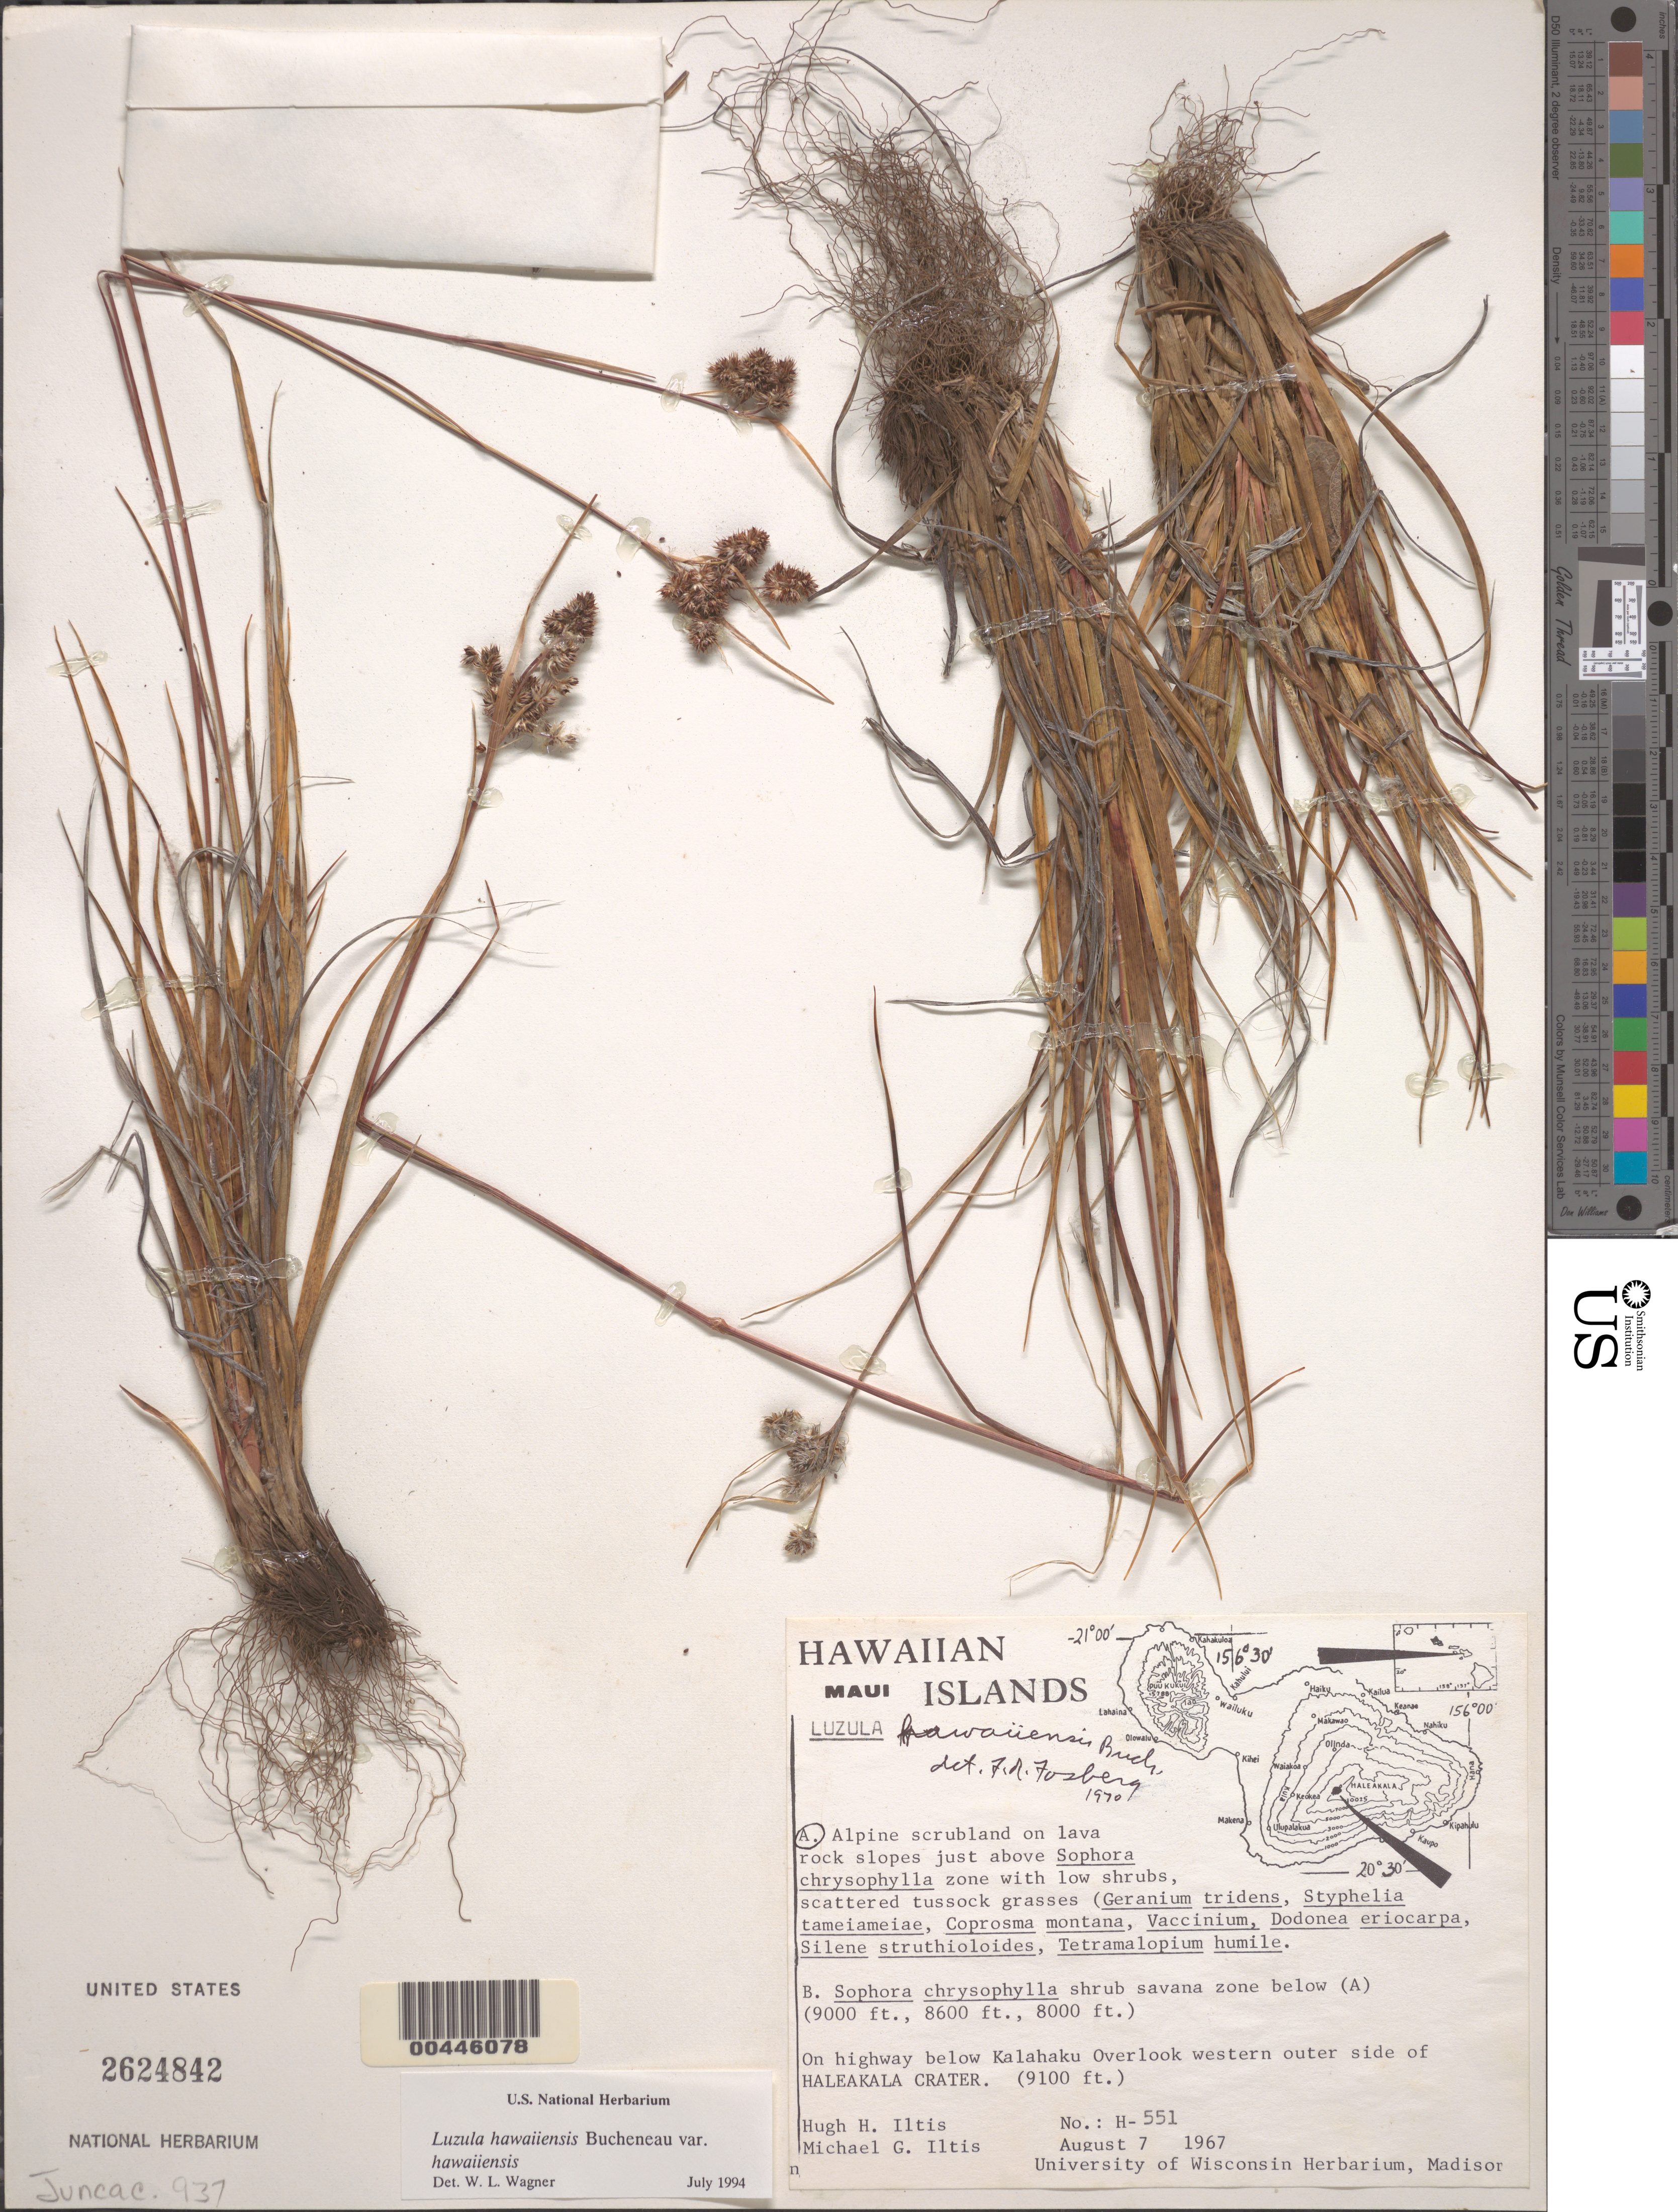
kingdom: Plantae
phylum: Tracheophyta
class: Liliopsida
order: Poales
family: Juncaceae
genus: Luzula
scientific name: Luzula hawaiiensis var. hawaiiensis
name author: Buchenau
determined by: Wagner, W. L., (BOT), Smithsonian Institution - National Museum of Natural History (UNITED STATES)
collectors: H. H. Iltis & M. G. Iltis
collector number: H-551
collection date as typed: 7 Aug 1967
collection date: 1967-08-07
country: United States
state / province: Hawaii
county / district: Maui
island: Maui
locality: On hwy below Kalahaku Overlook, W outer side of Haleakala Crater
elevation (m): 2774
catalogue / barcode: US 2624842